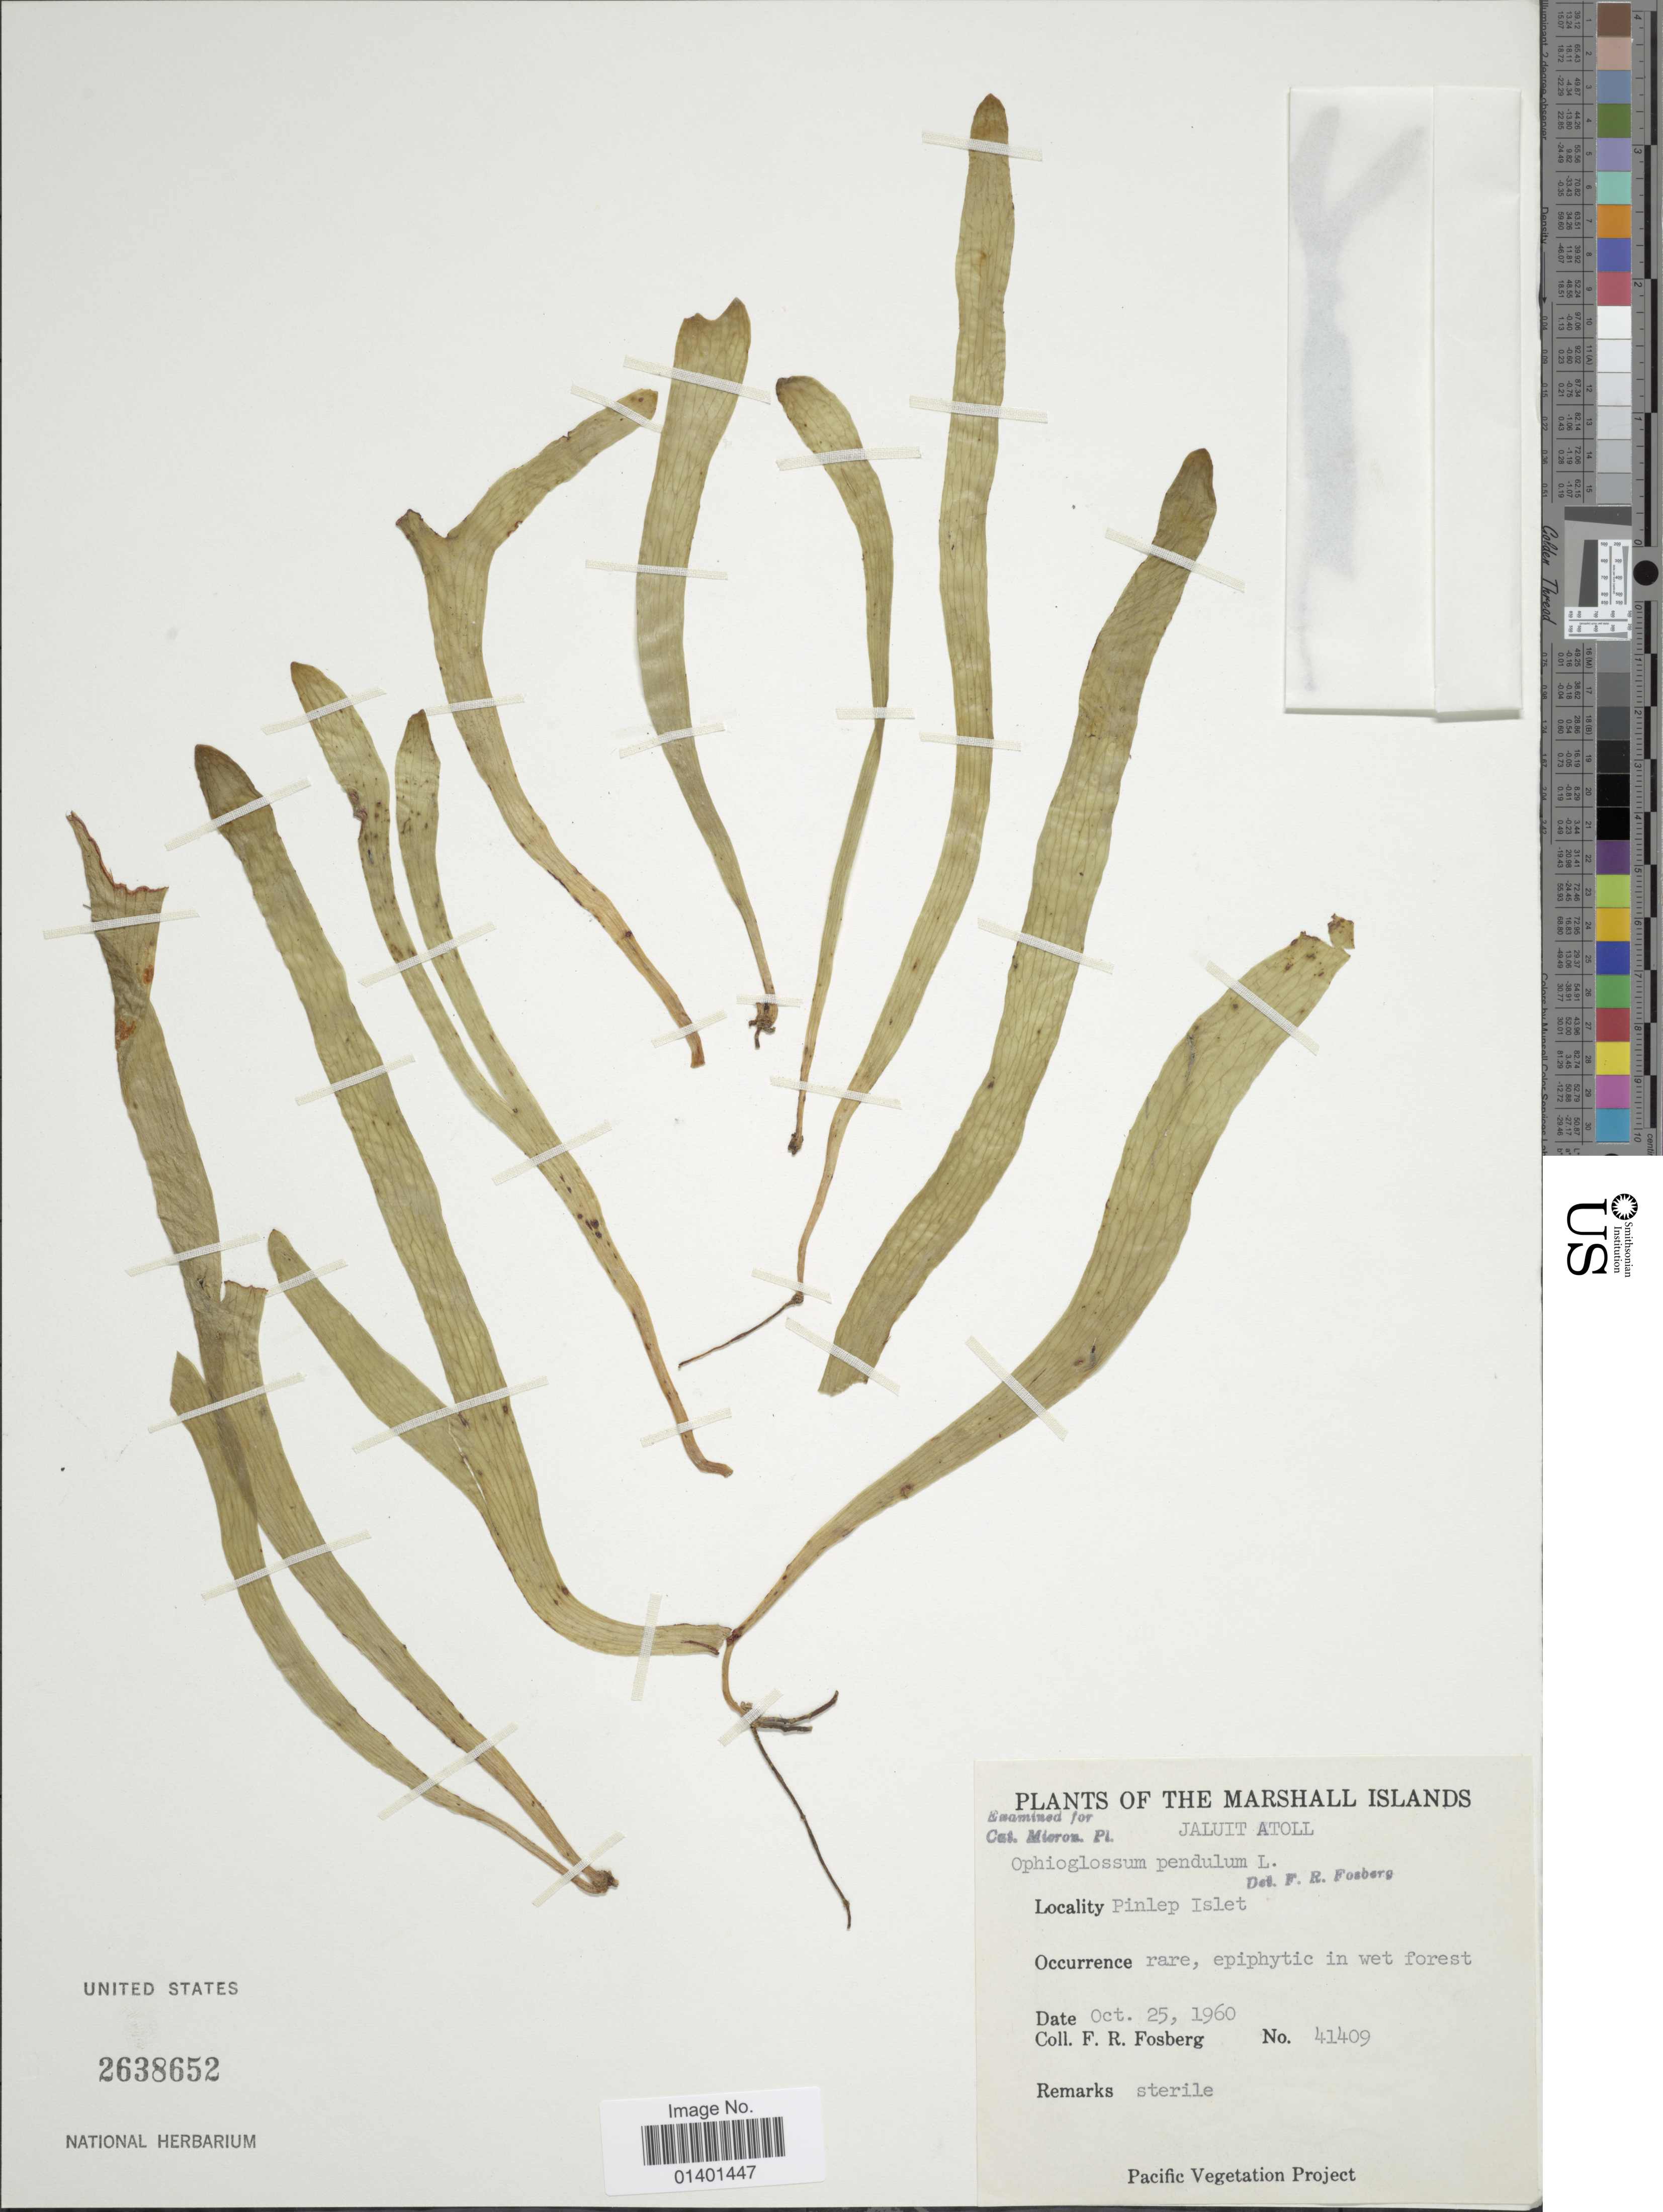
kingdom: Plantae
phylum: Tracheophyta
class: Polypodiopsida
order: Ophioglossales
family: Ophioglossaceae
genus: Ophioderma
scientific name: Ophioderma pendulum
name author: (L.) C. Presl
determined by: Wagner, W. L., (BOT), Smithsonian Institution - National Museum of Natural History (UNITED STATES)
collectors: F. R. Fosberg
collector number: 41409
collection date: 1960-10-25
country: Marshall Islands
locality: Jaluit Atoll, Pinlep islet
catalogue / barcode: US 2638652